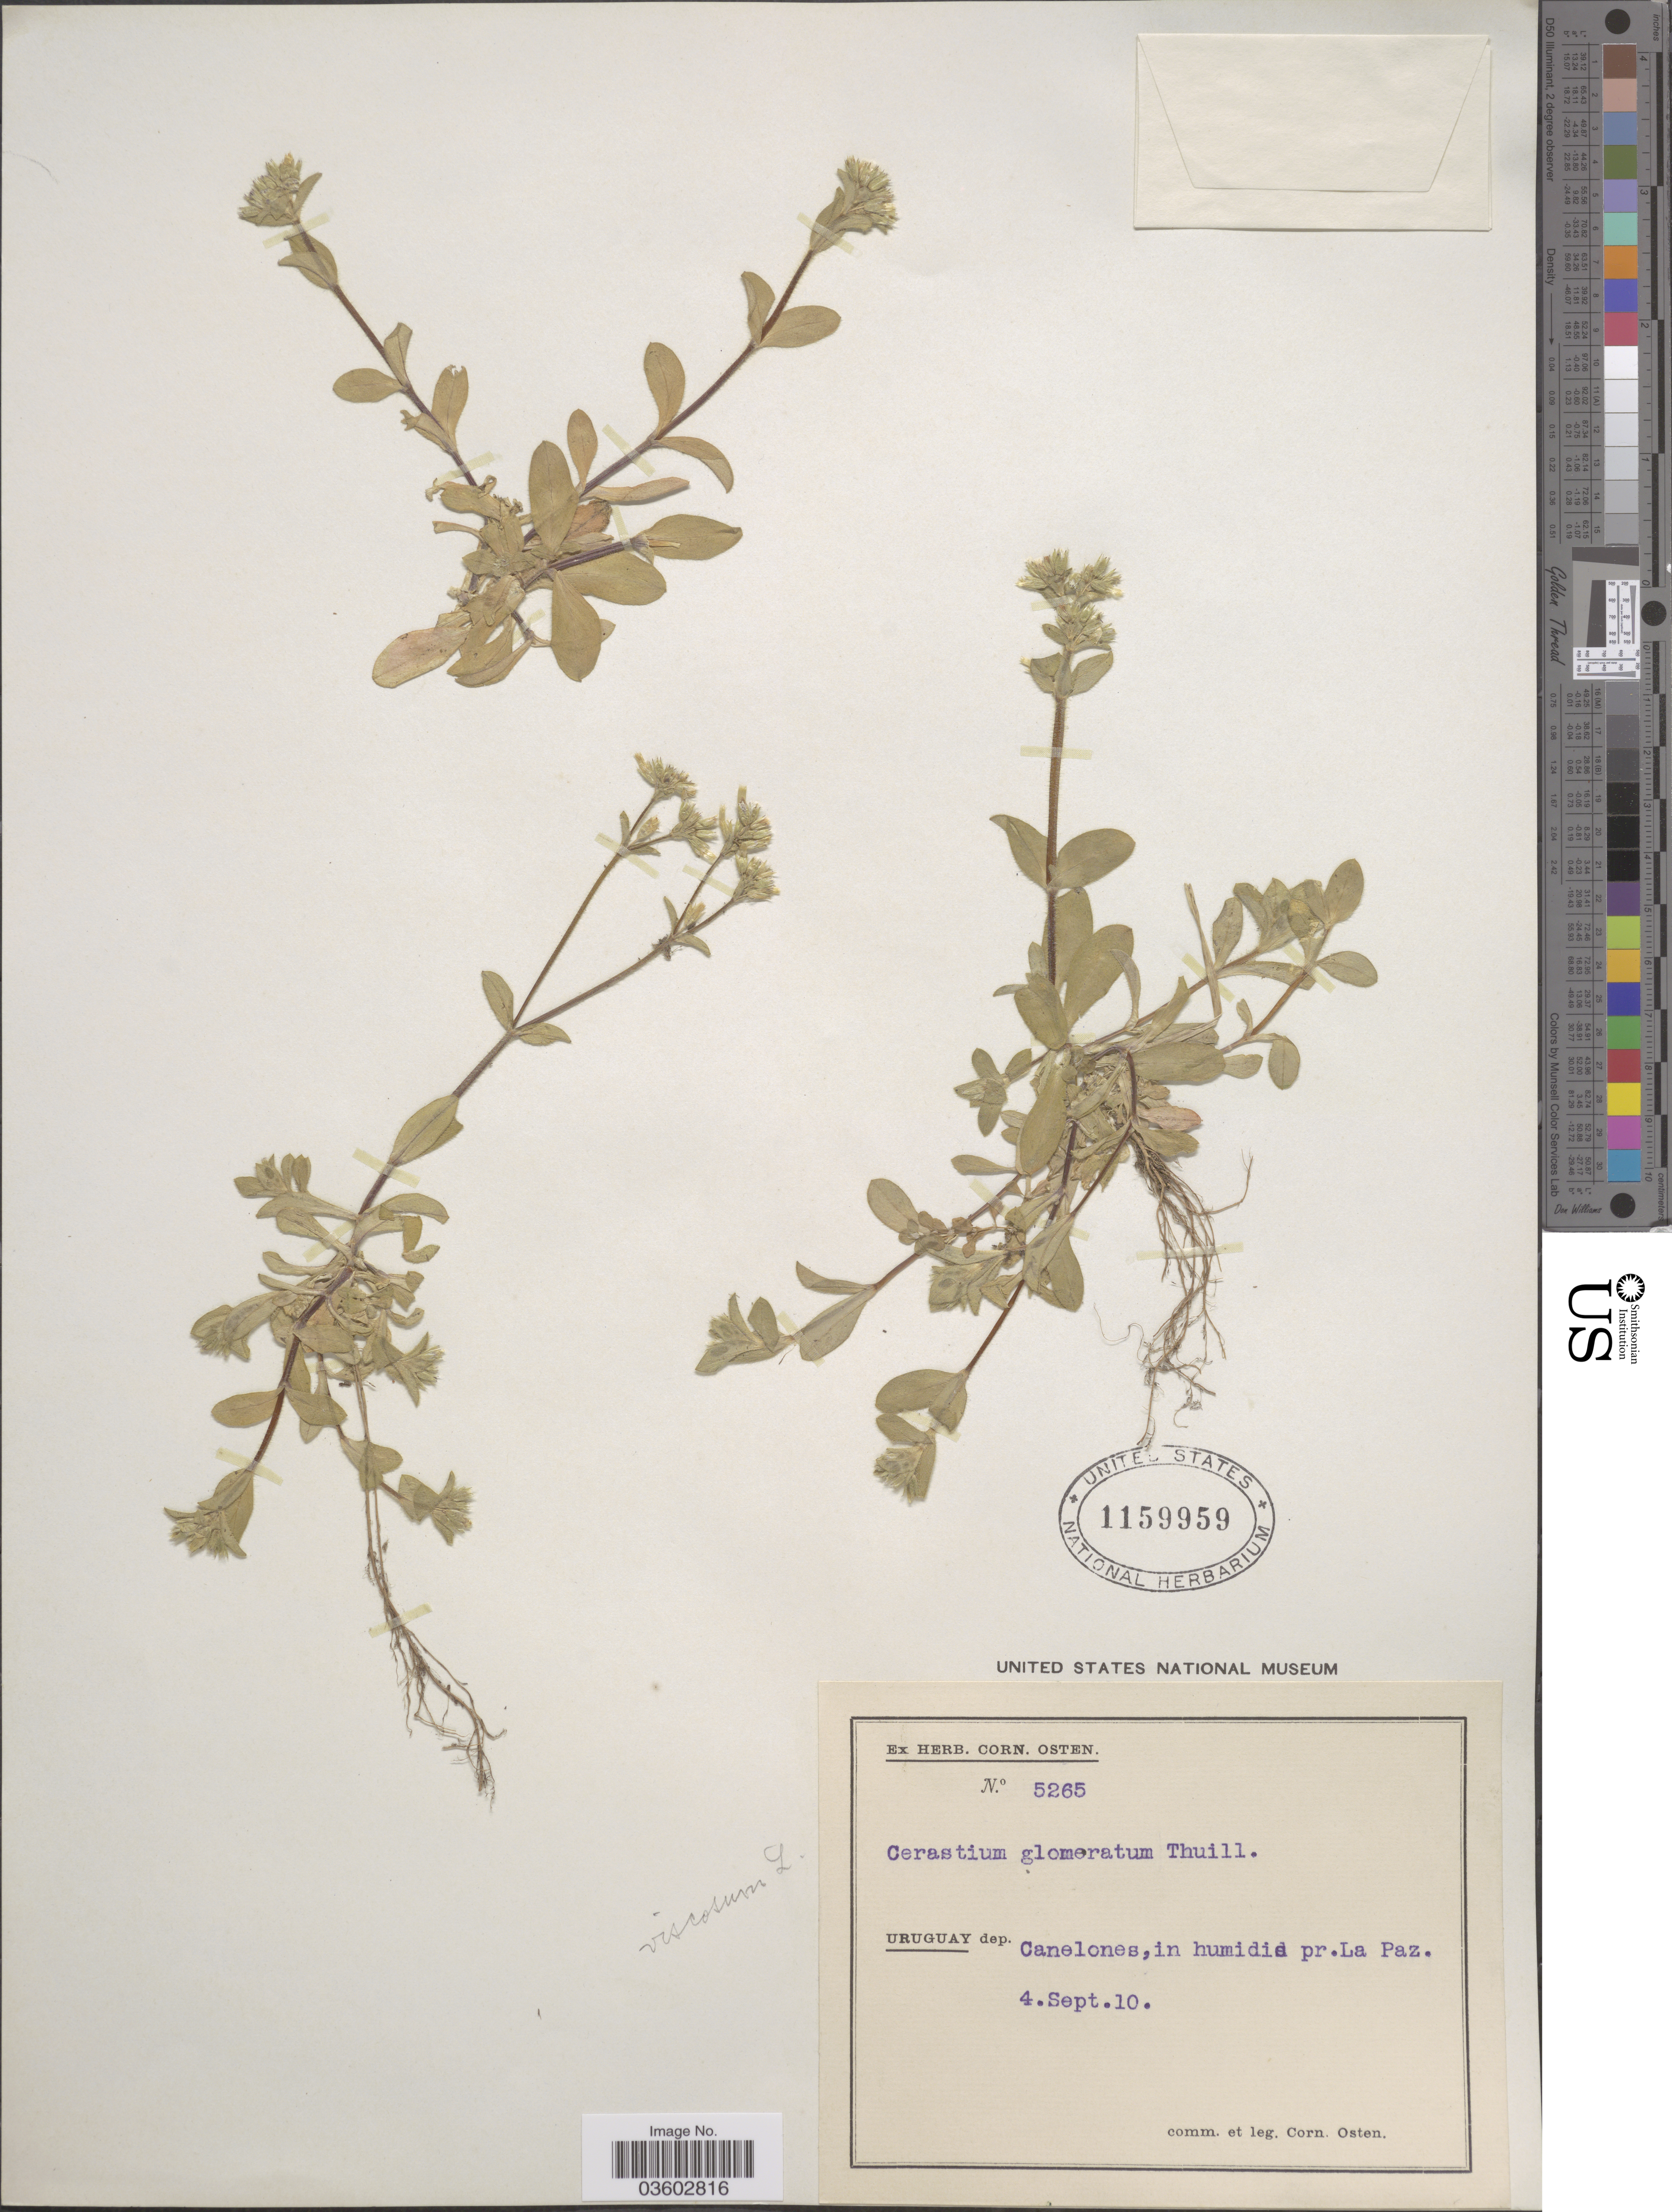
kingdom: Plantae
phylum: Tracheophyta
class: Magnoliopsida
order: Caryophyllales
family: Caryophyllaceae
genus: Cerastium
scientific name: Cerastium viscosum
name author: L.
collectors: C. Osten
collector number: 5265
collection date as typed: Transcribed d/m/y: 4/9/10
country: Uruguay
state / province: Canelones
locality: Dep. Canelones, in humidis pr.La Paz.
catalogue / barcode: US 1159959